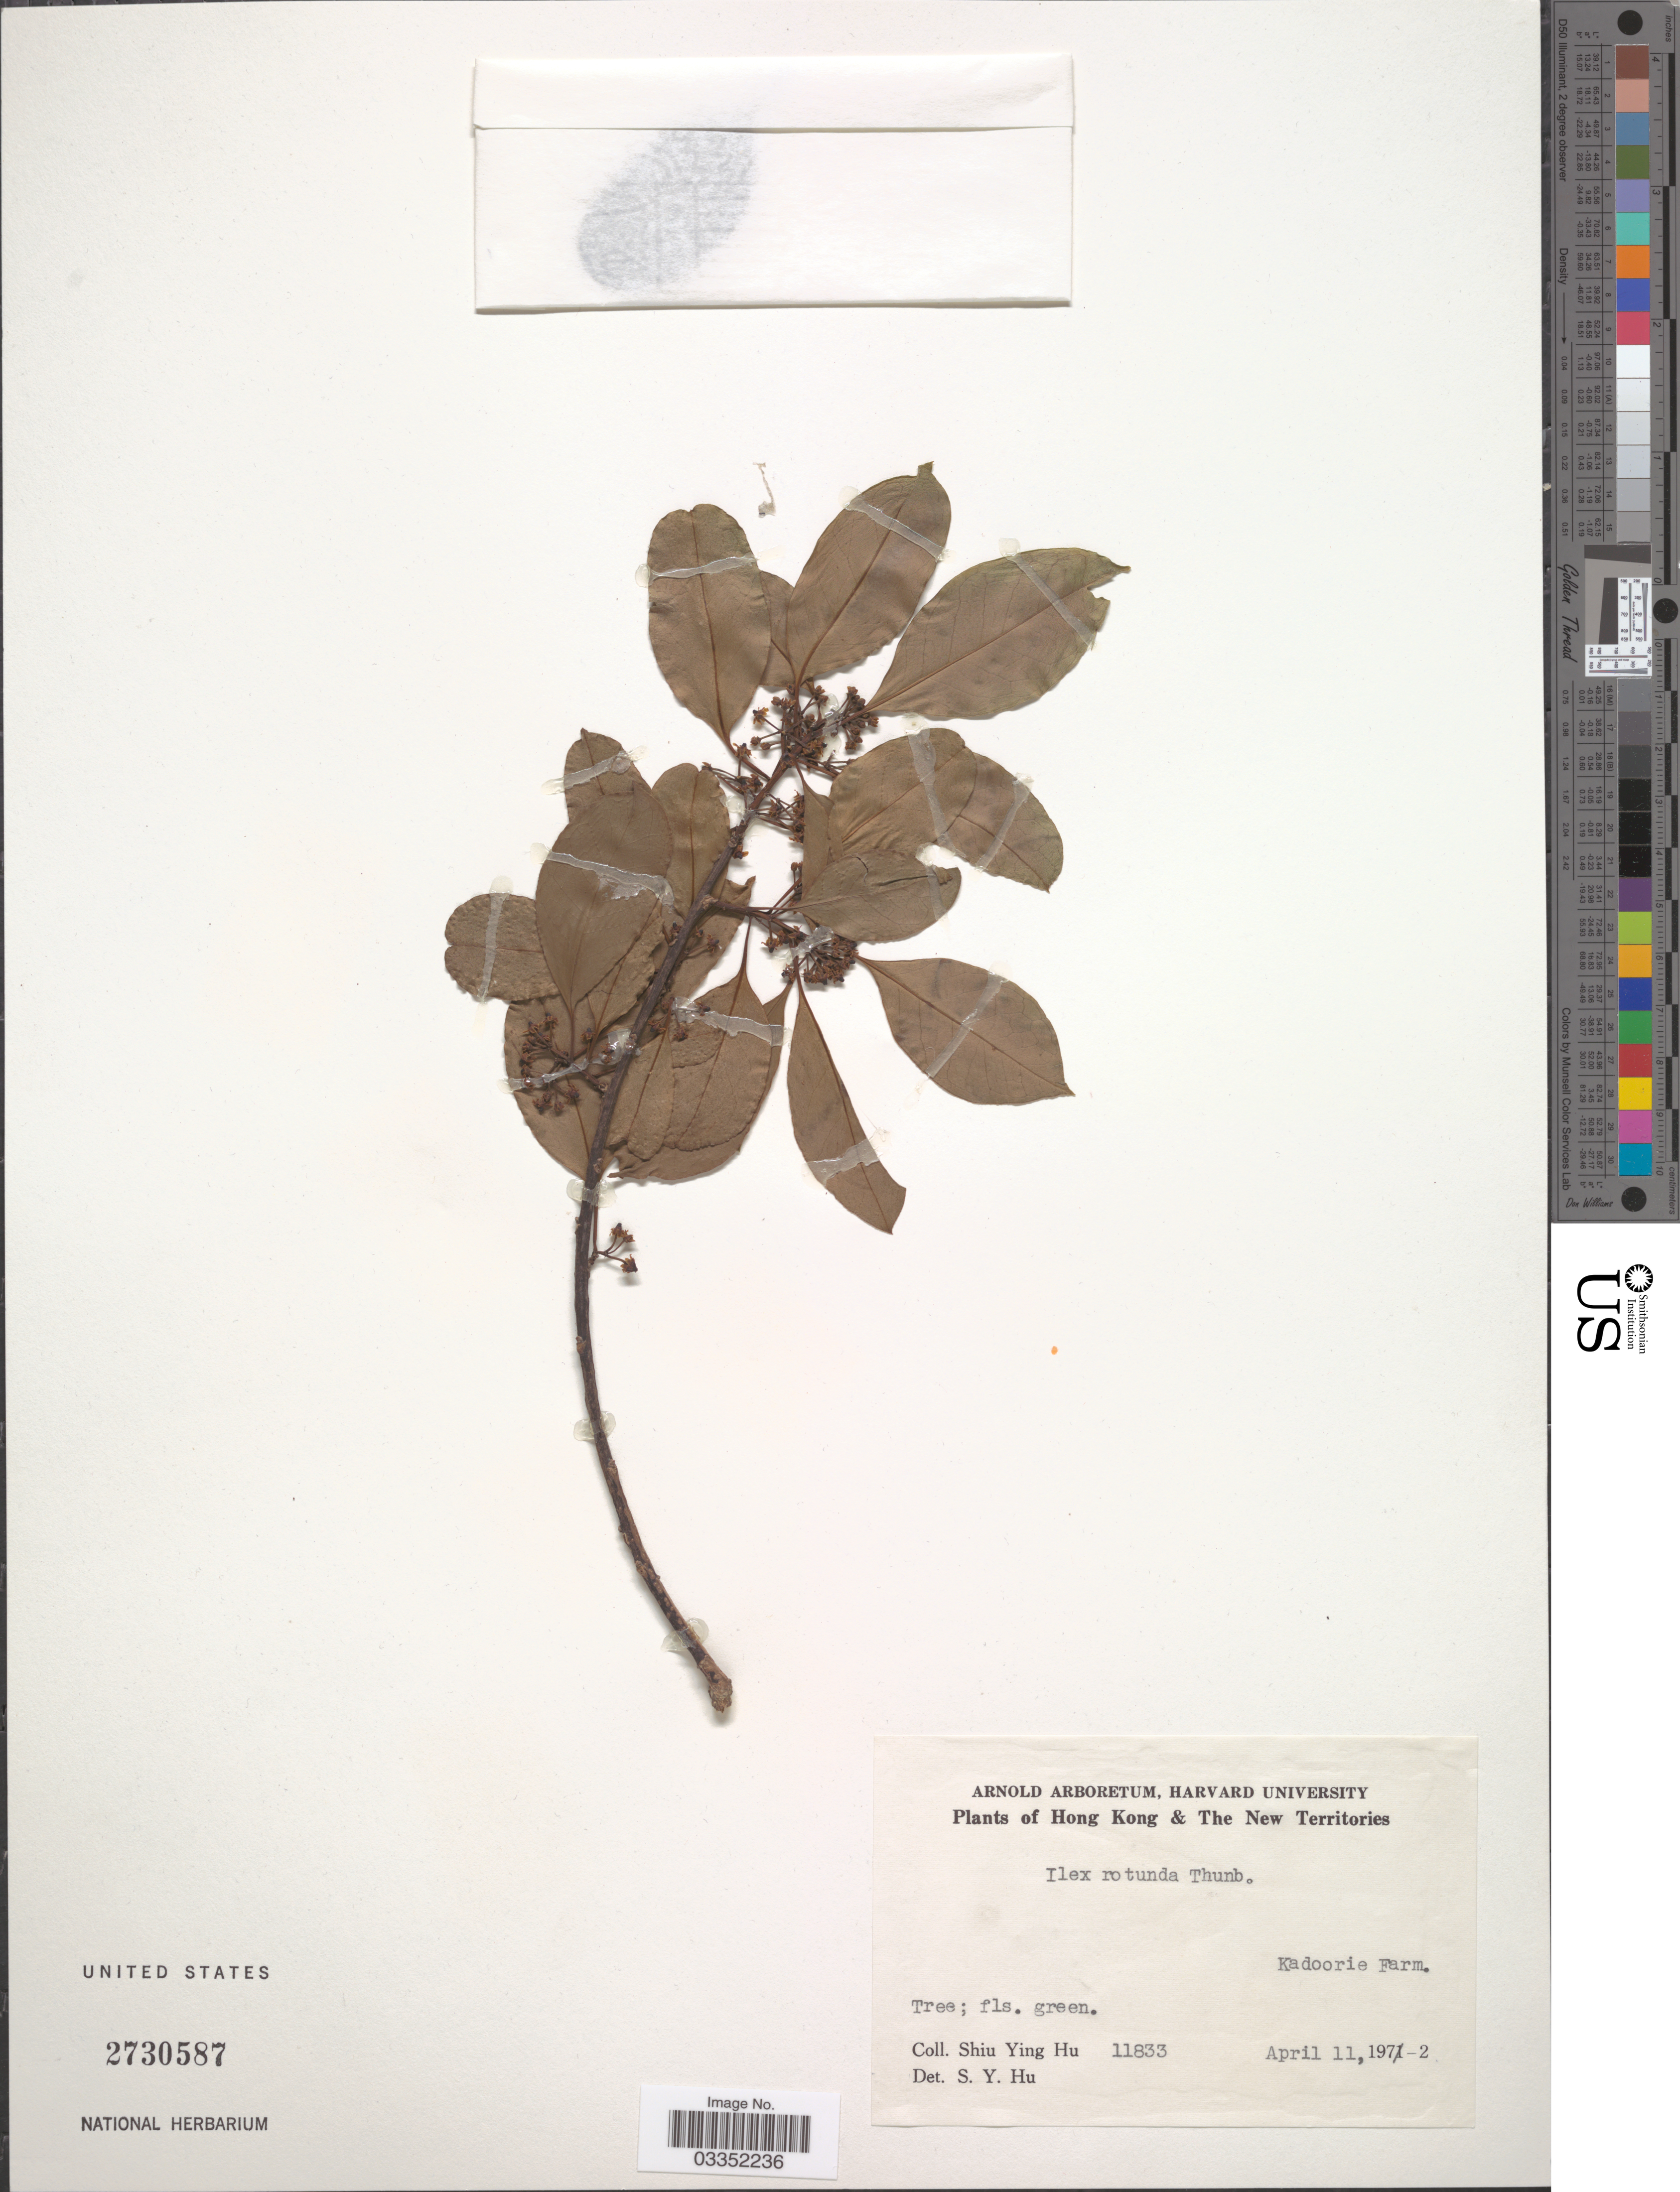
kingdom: Plantae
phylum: Tracheophyta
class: Magnoliopsida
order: Aquifoliales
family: Aquifoliaceae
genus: Ilex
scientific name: Ilex rotunda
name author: Thunb.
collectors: S. Y. Hu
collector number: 11833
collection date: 1972-04-11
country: China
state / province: Hong Kong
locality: Hong Kong & The New Territories, Kadoorie Farm.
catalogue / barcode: US 2730587